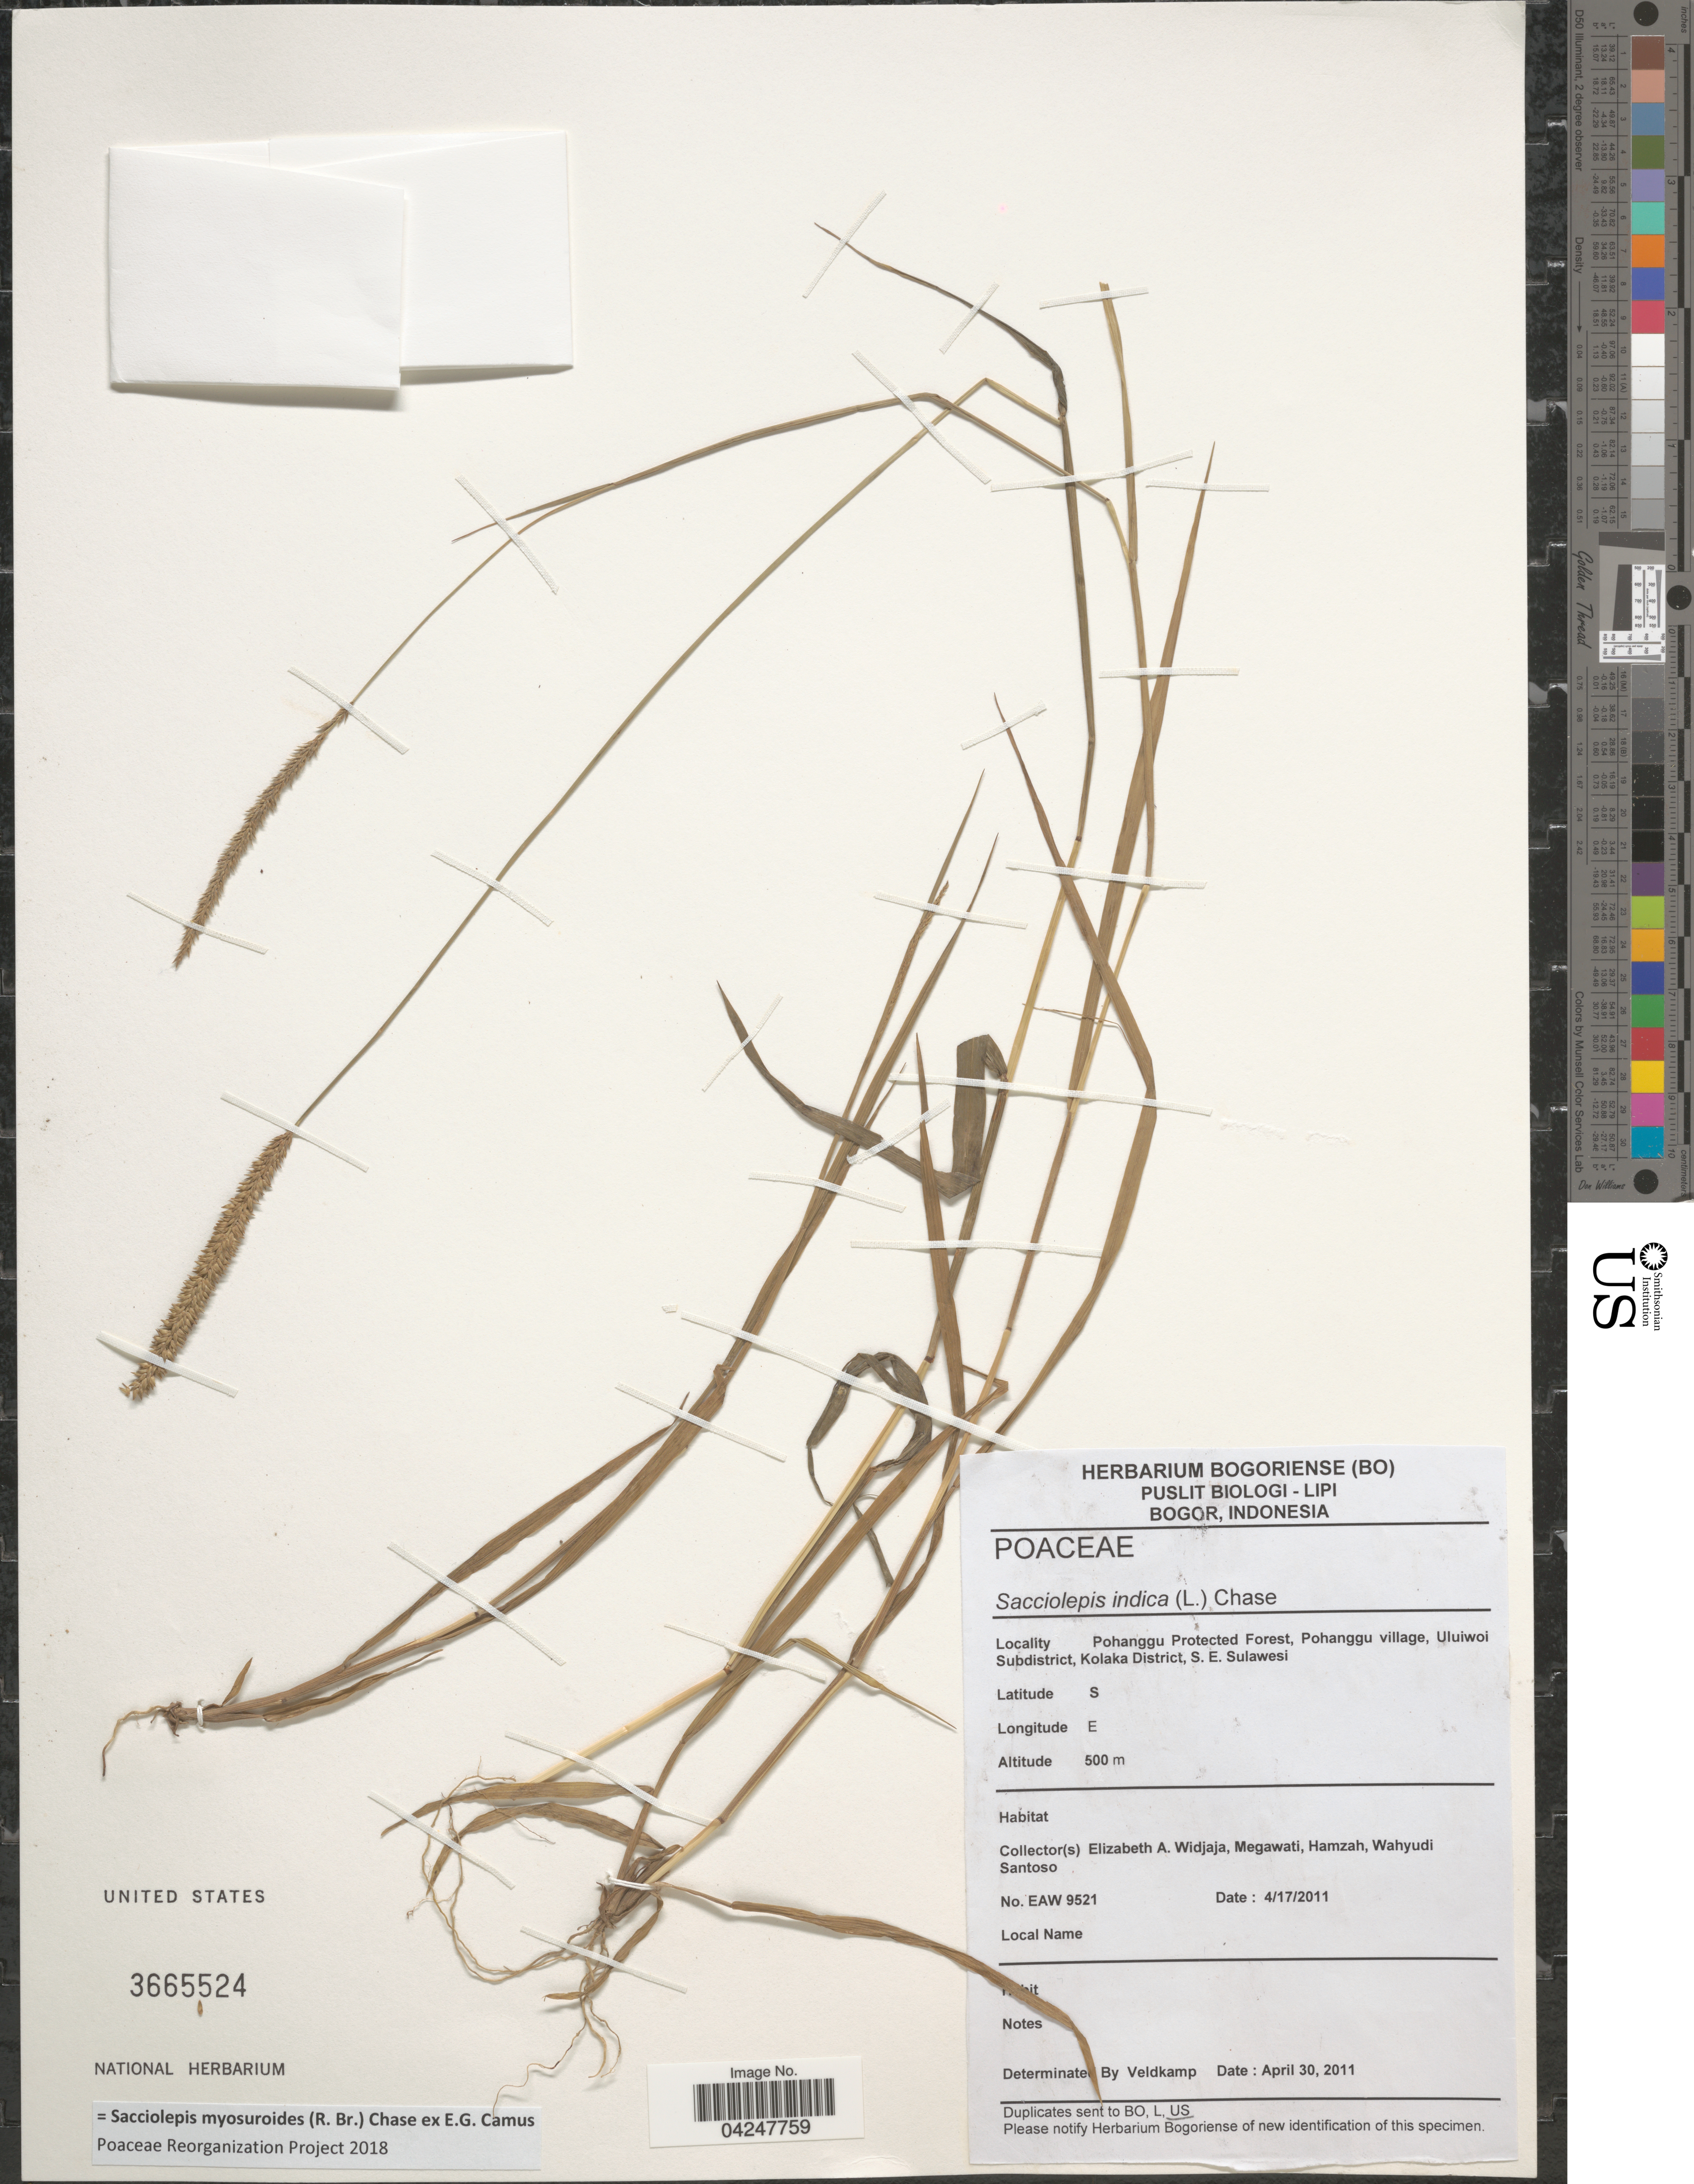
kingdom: Plantae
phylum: Tracheophyta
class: Liliopsida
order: Poales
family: Poaceae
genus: Sacciolepis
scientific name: Sacciolepis myosuroides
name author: (R. Br.) Chase ex E.G. Camus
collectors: E. A. Widjaja, -. Megawati, -. Hamzah & W. Santoso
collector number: EAW 9521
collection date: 2011-04-17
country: Indonesia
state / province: Sulawesi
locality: Pohanggu Protected Forest, Pohanggu village, Uluiwoi Subdistrict, Kolaka District, S. E. Sulawesi.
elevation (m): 500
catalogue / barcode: US 3665524